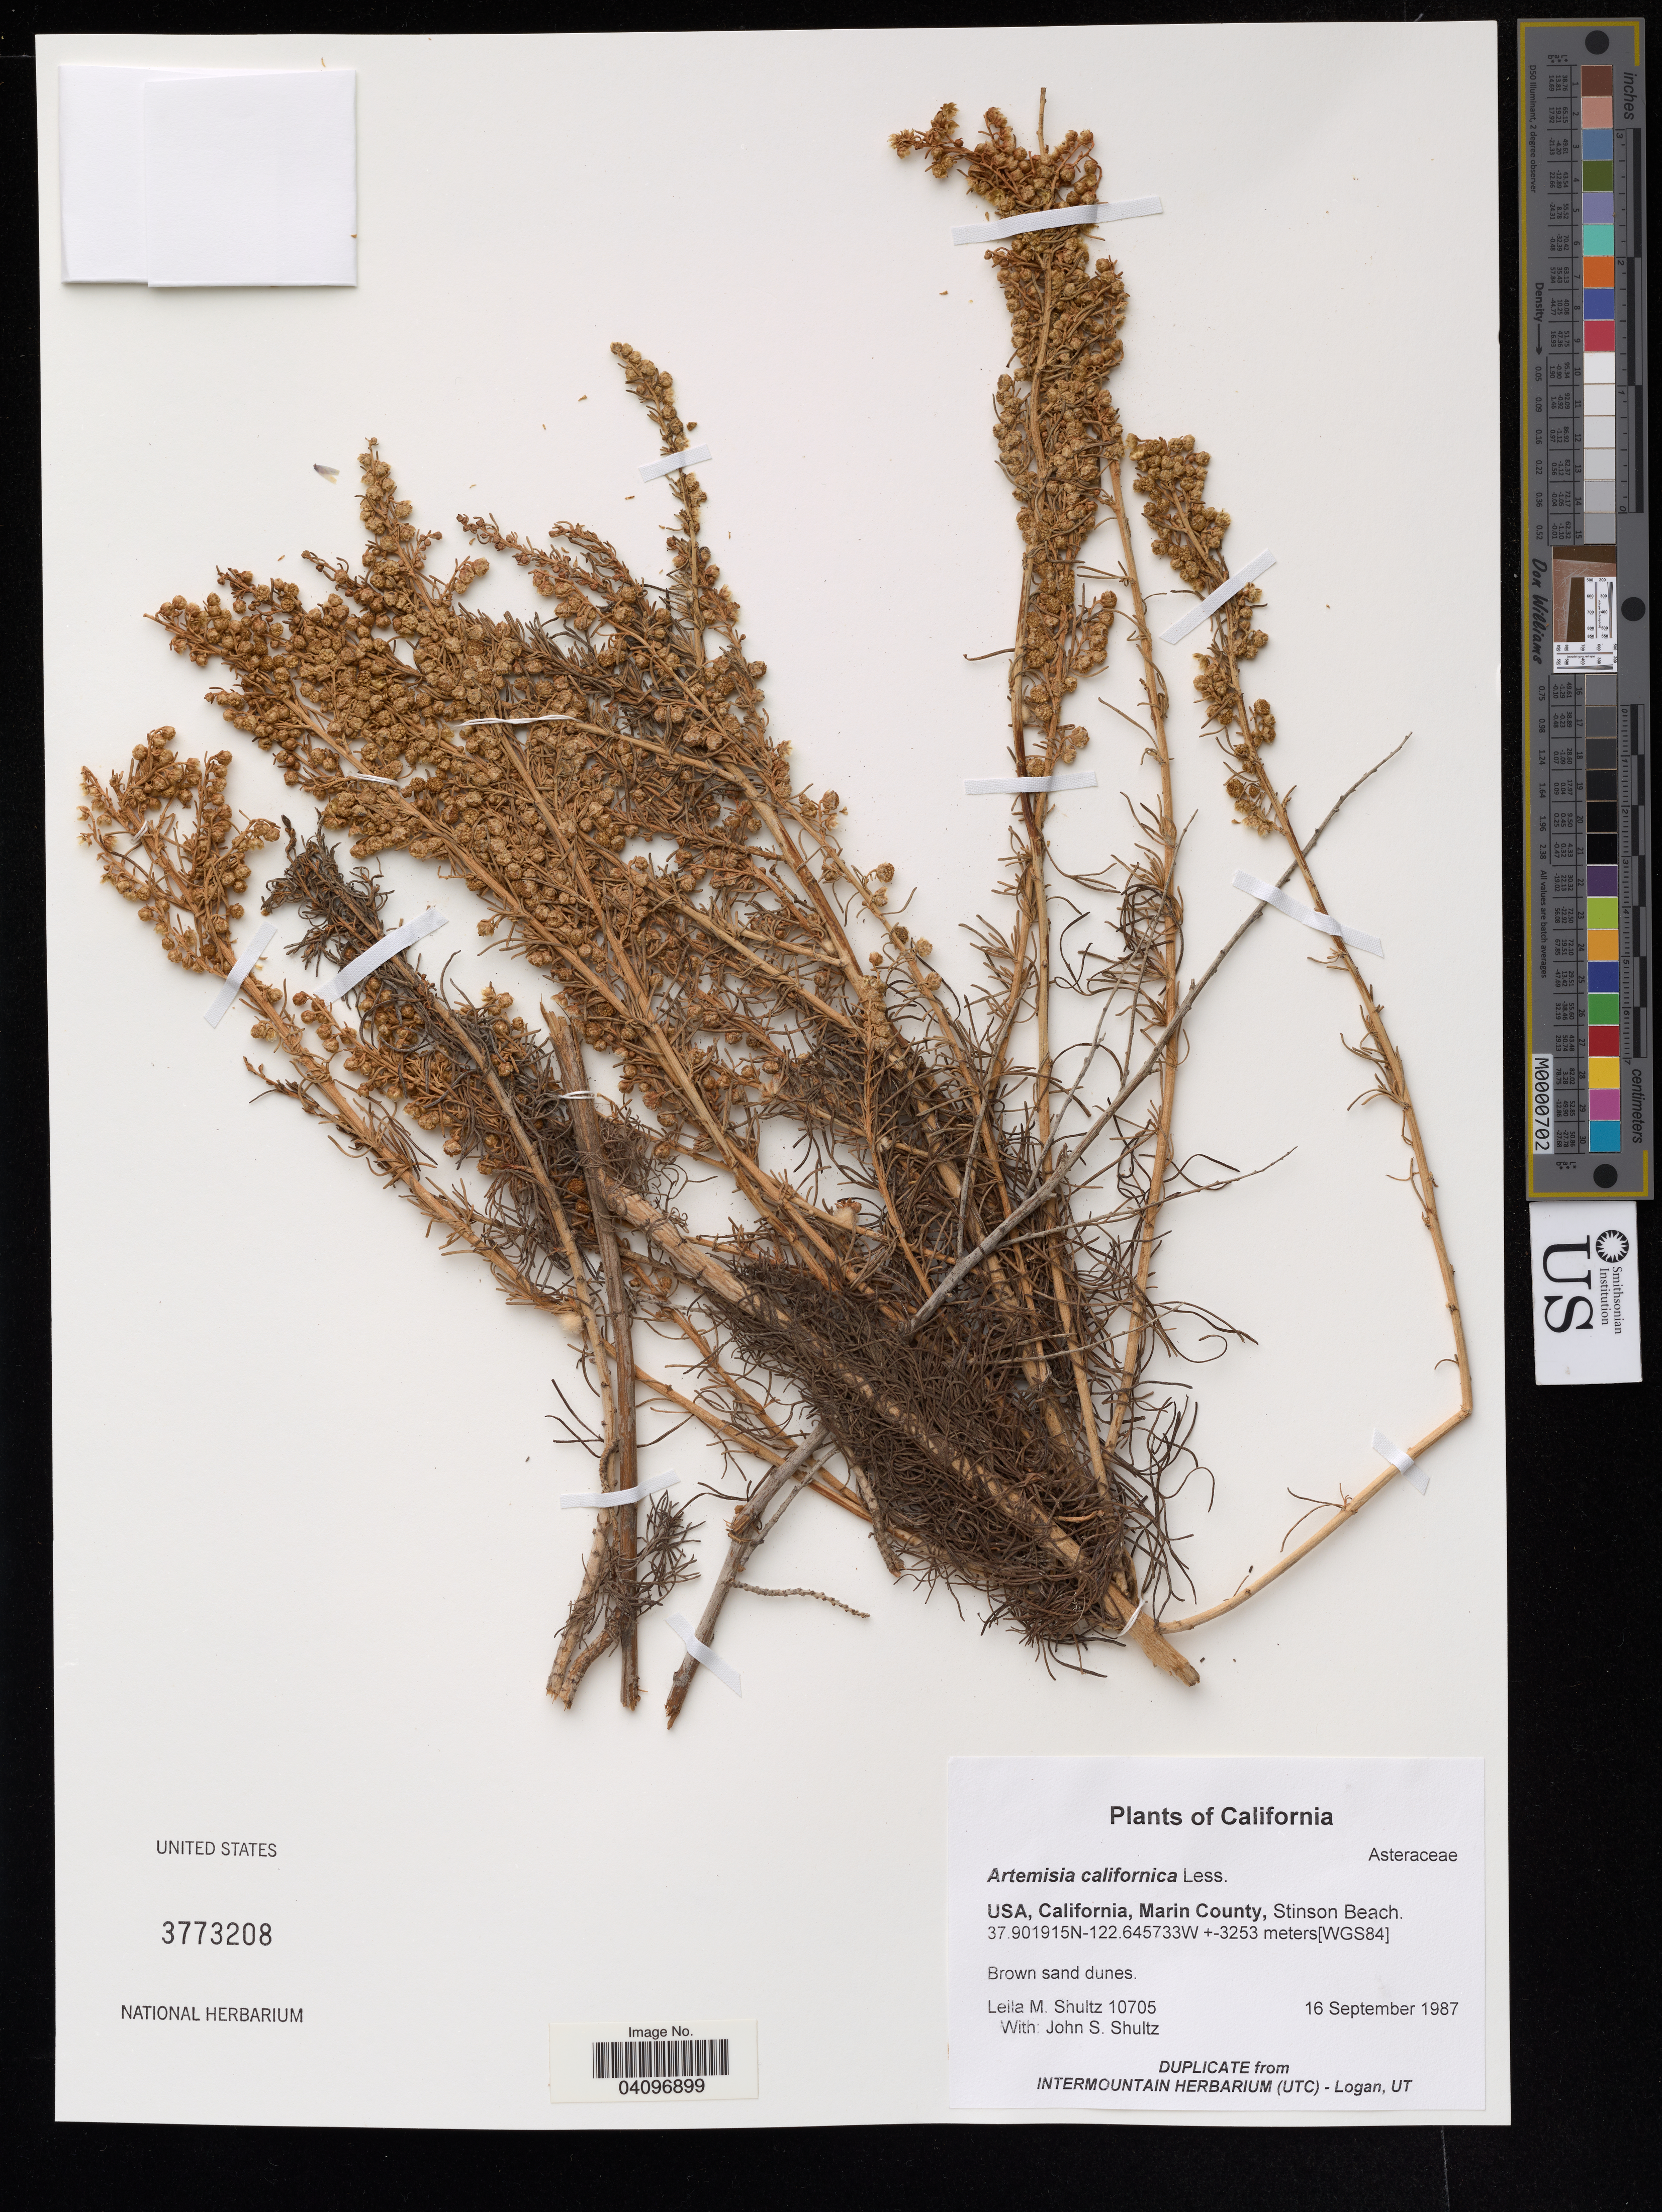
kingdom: Plantae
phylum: Tracheophyta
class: Magnoliopsida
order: Asterales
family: Asteraceae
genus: Artemisia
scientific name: Artemisia californica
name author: Less.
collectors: L. Shultz & J. Shultz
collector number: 10705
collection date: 1987-09-16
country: United States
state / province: California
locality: Marin County, Stinson Beach.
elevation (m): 3253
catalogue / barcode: US 3773208